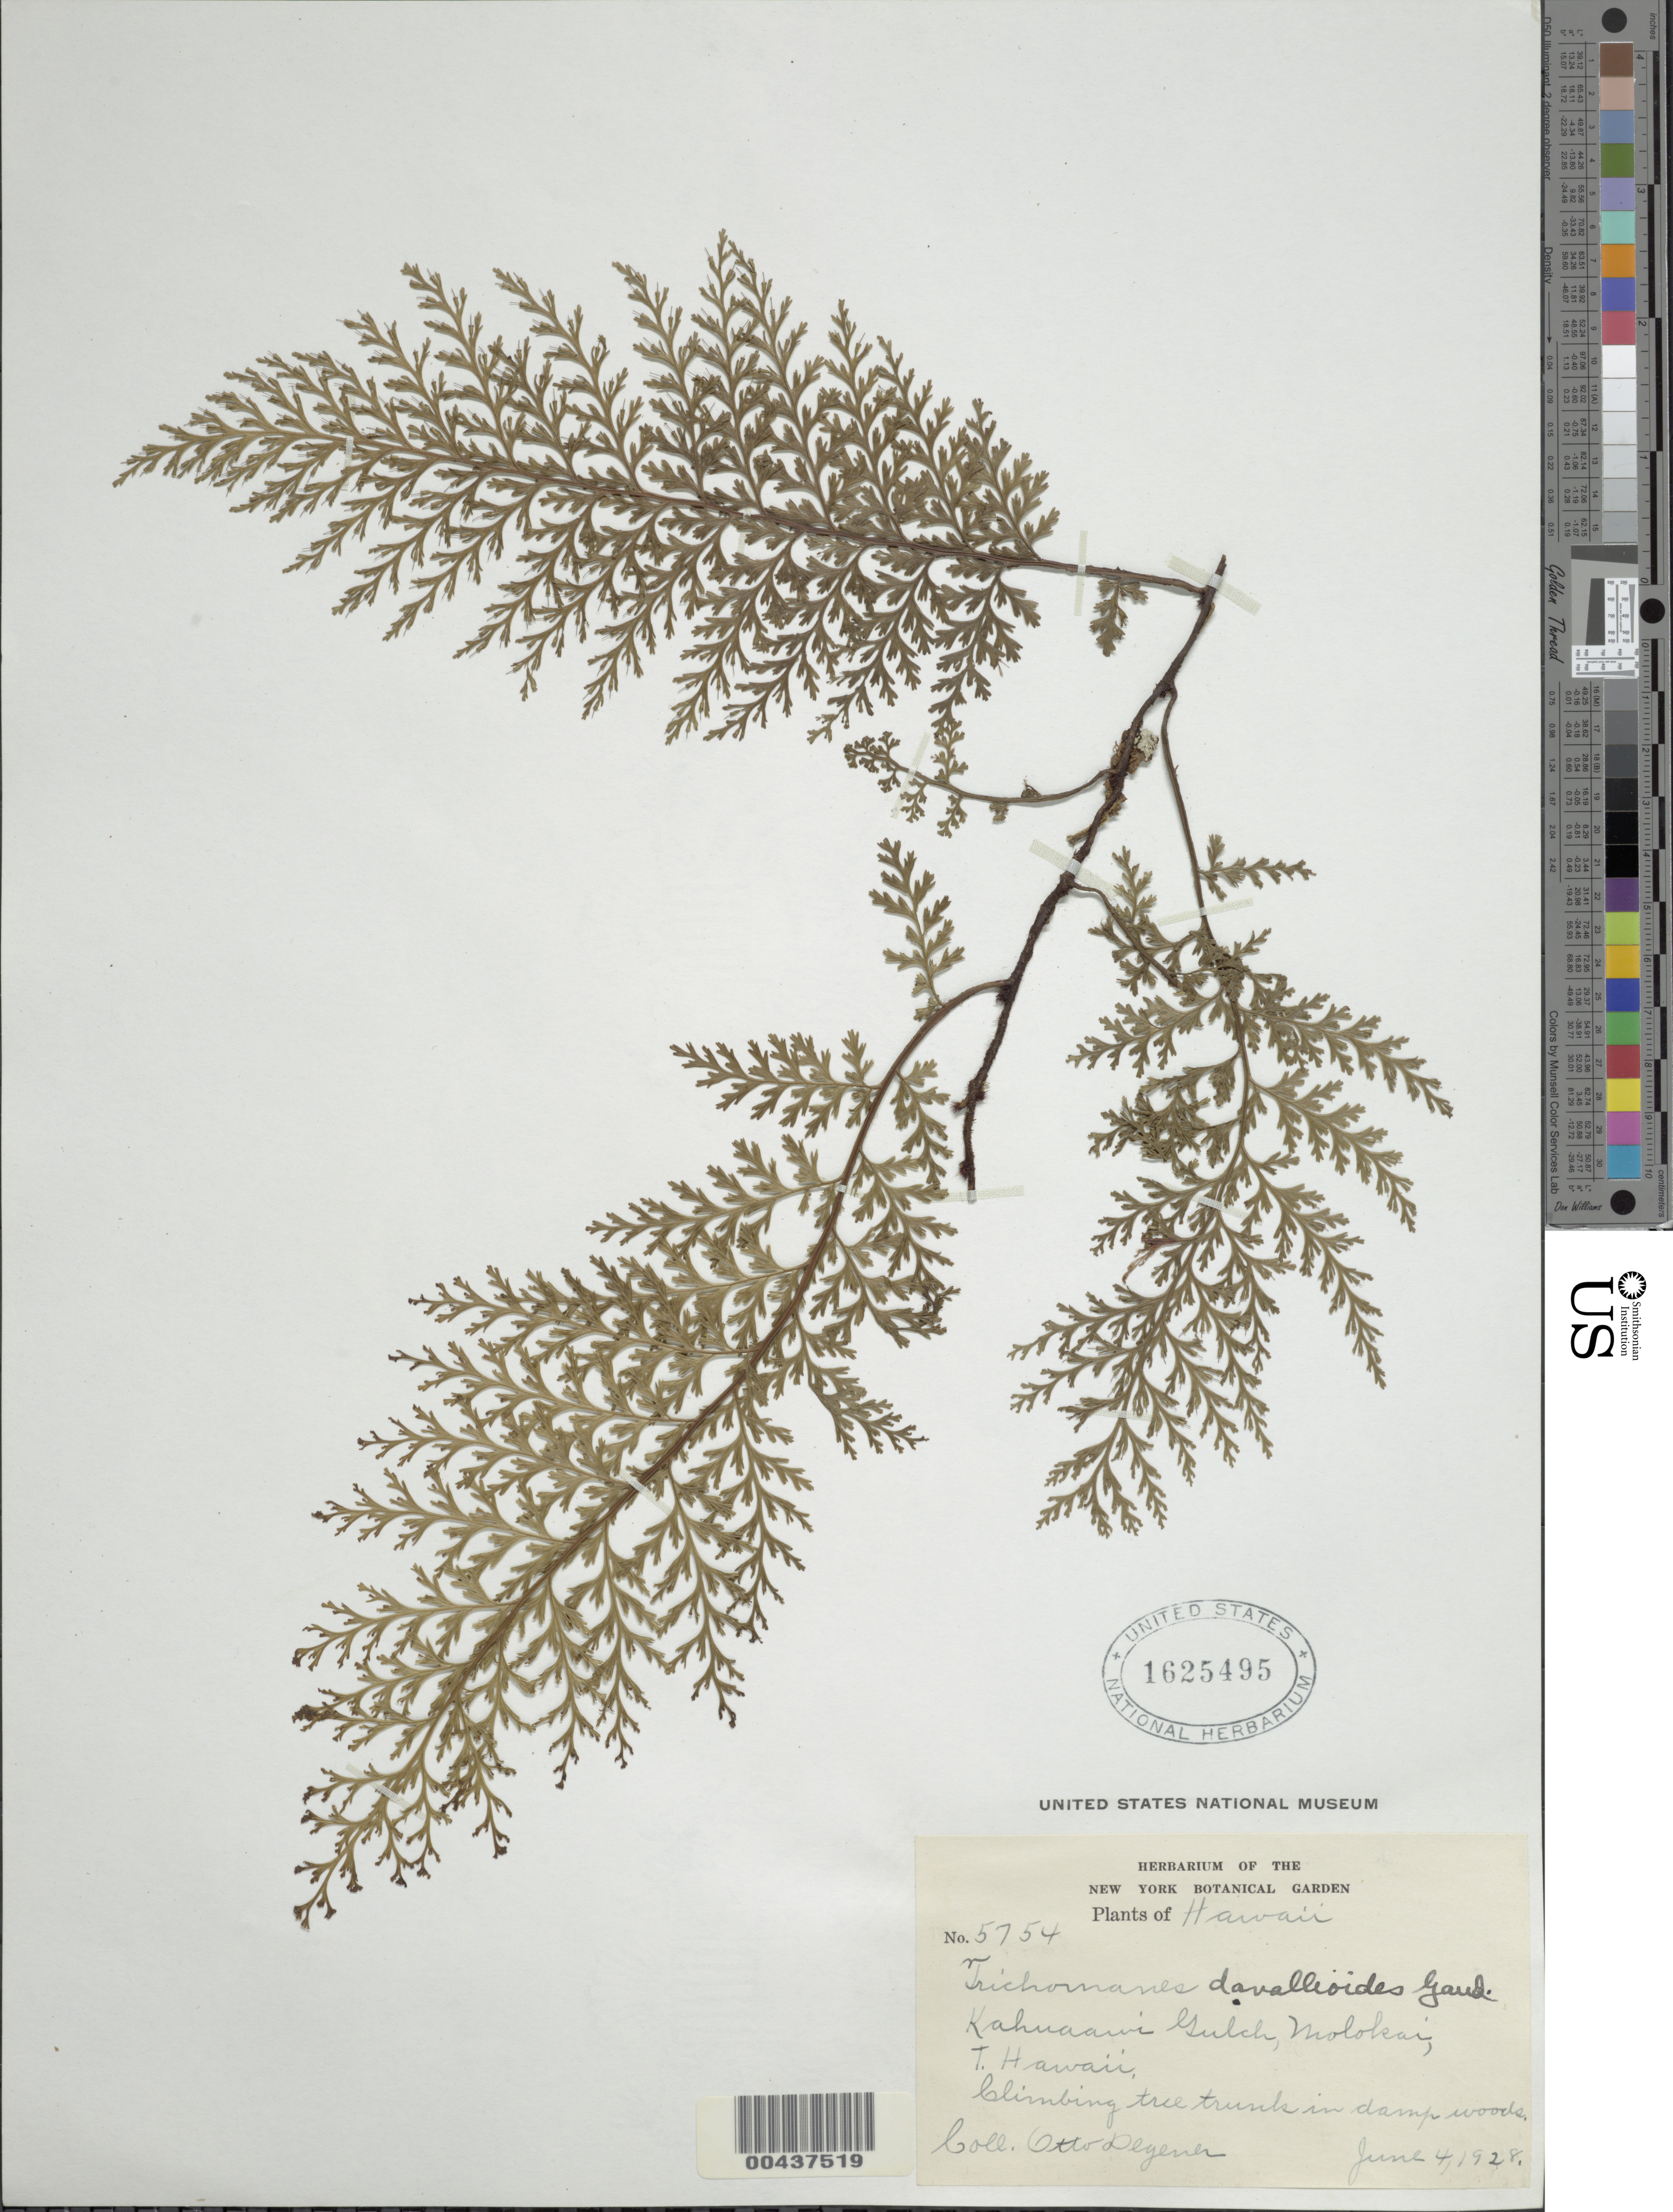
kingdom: Plantae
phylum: Tracheophyta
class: Polypodiopsida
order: Hymenophyllales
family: Hymenophyllaceae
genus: Vandenboschia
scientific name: Vandenboschia davallioides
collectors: O. Degener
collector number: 5754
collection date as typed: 4 Jun 1928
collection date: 1928-06-04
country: United States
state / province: Hawaii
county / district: Maui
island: Moloka'i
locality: Kahuaawi Gulch, Molokai, T.H.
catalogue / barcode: US 1625495